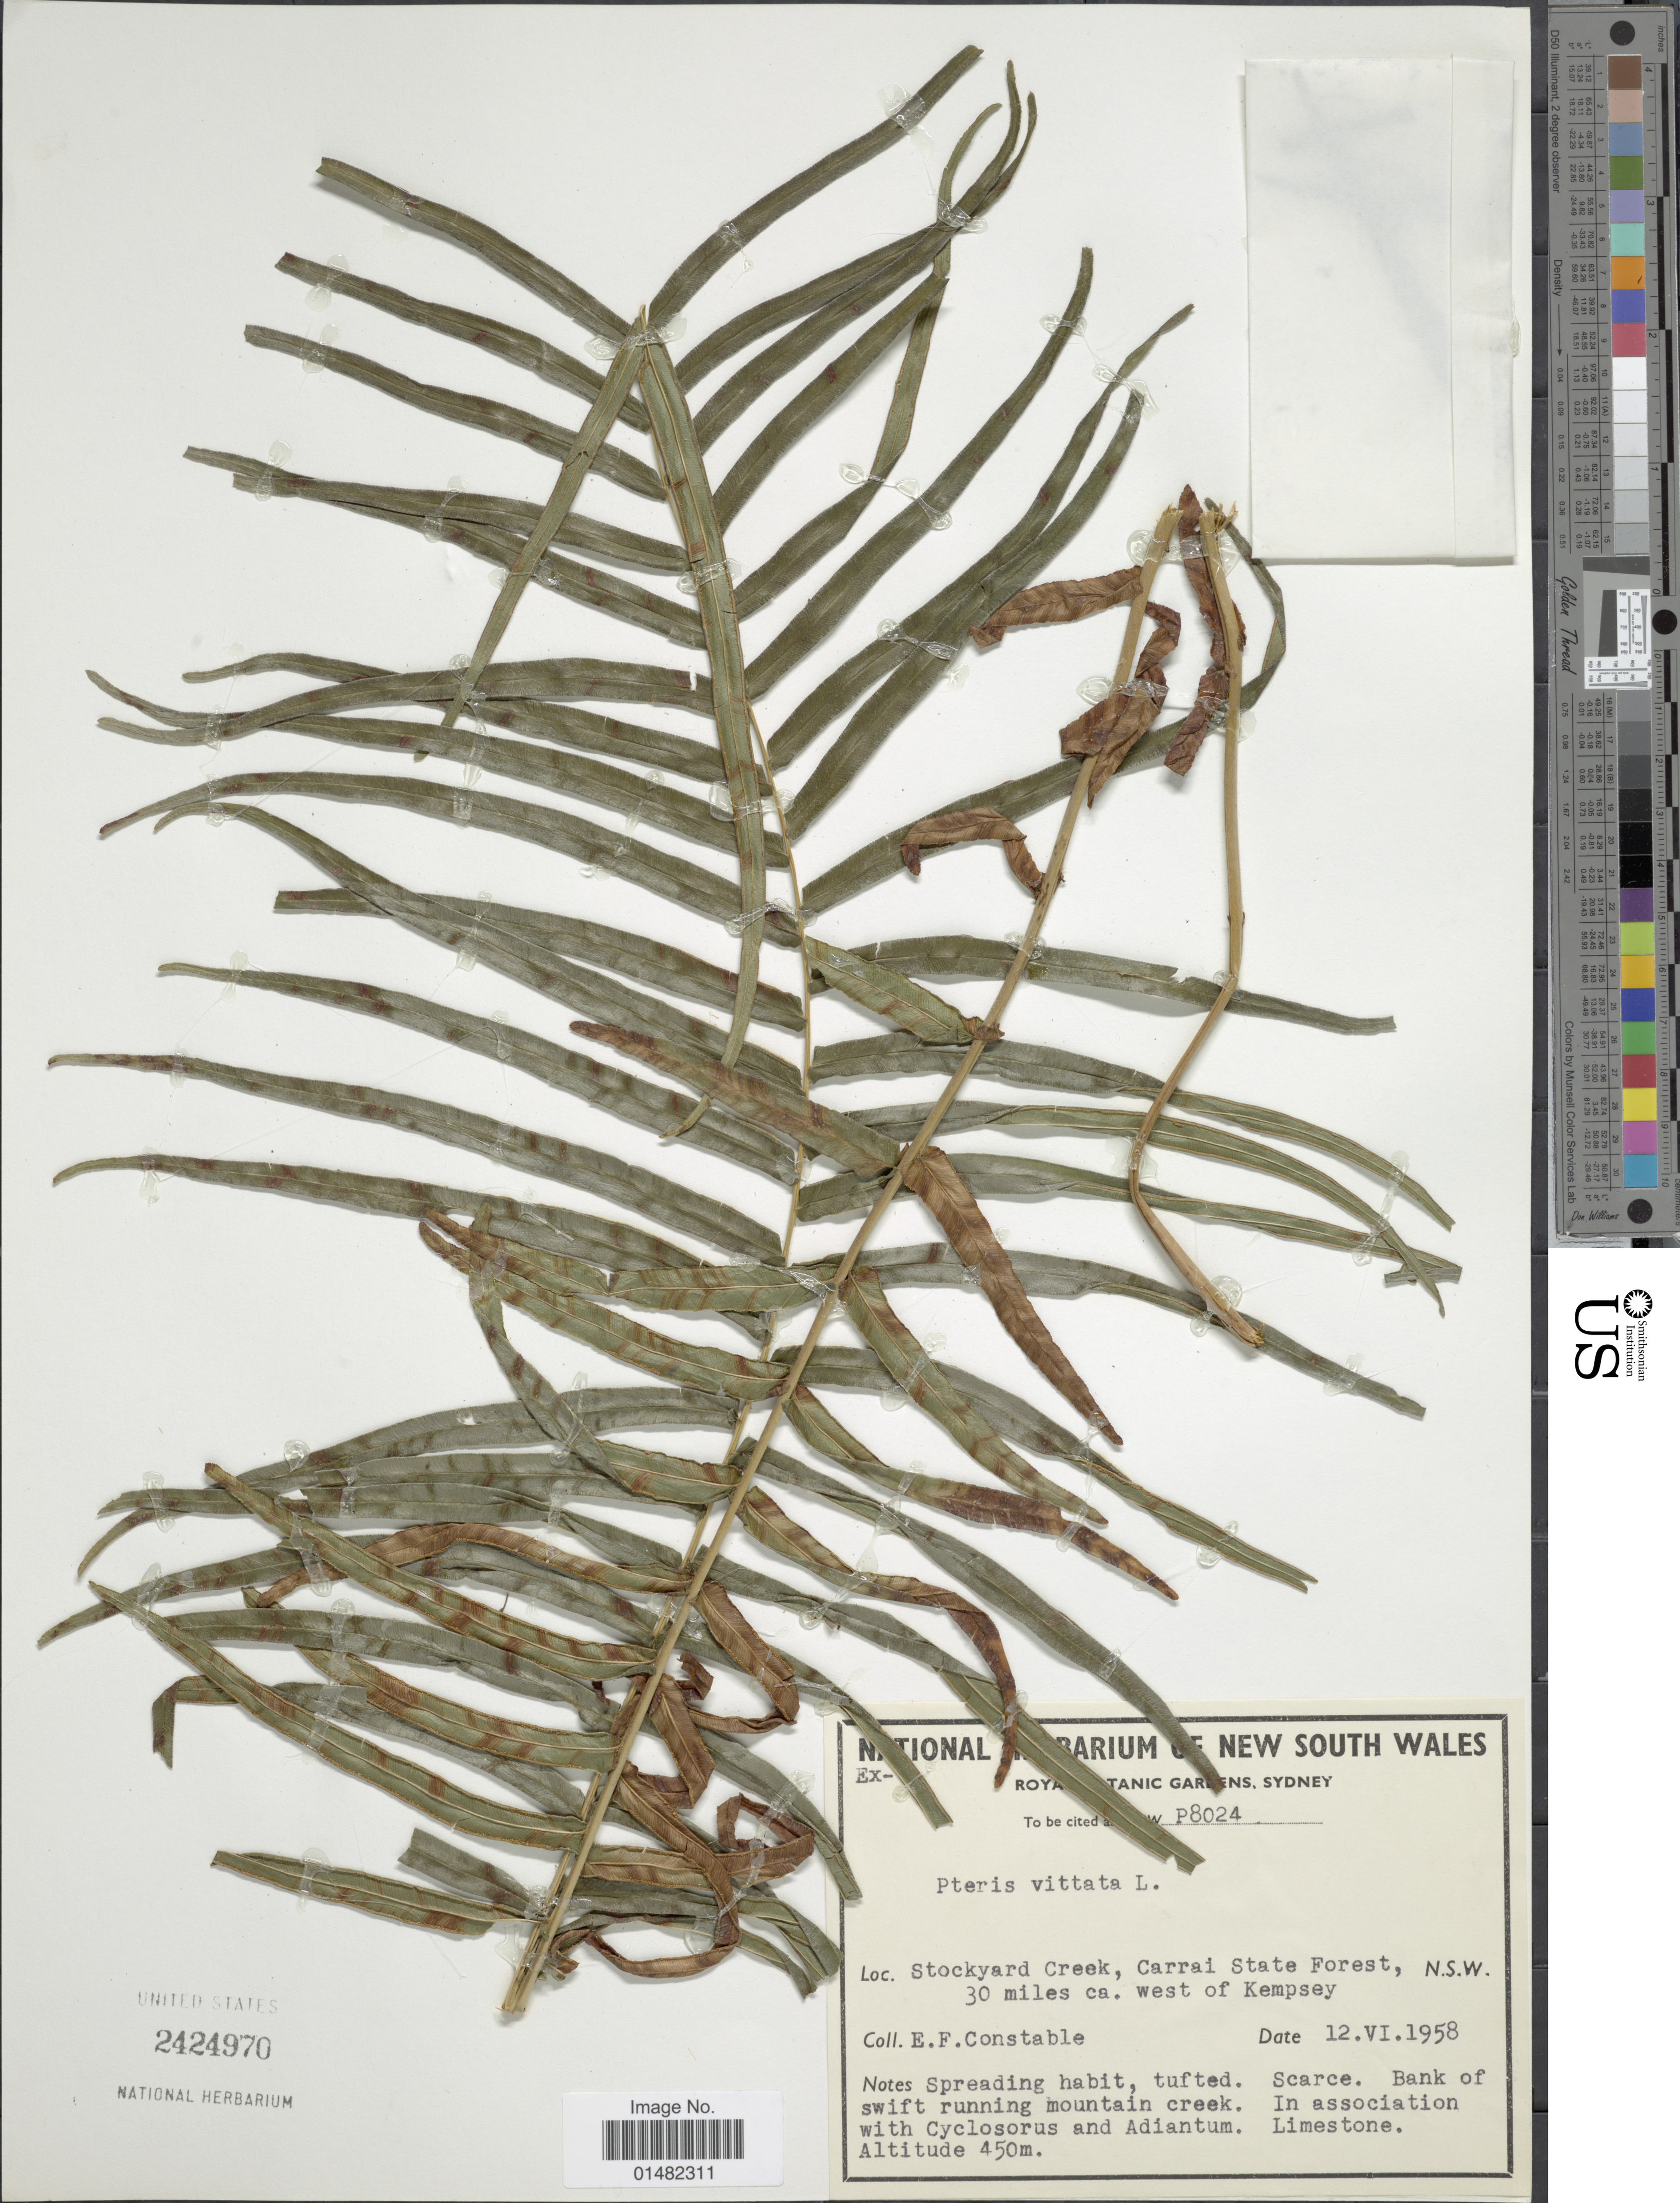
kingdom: Plantae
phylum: Tracheophyta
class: Polypodiopsida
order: Polypodiales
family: Pteridaceae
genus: Pteris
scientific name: Pteris vittata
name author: L.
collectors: E. F. Constable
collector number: P8024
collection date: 1958-06-12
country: Australia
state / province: New South Wales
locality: Stockyard Creek, Carrai State Forest, 30 miles ca. west of Kempsey, N.S.W.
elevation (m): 450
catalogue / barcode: US 2424970